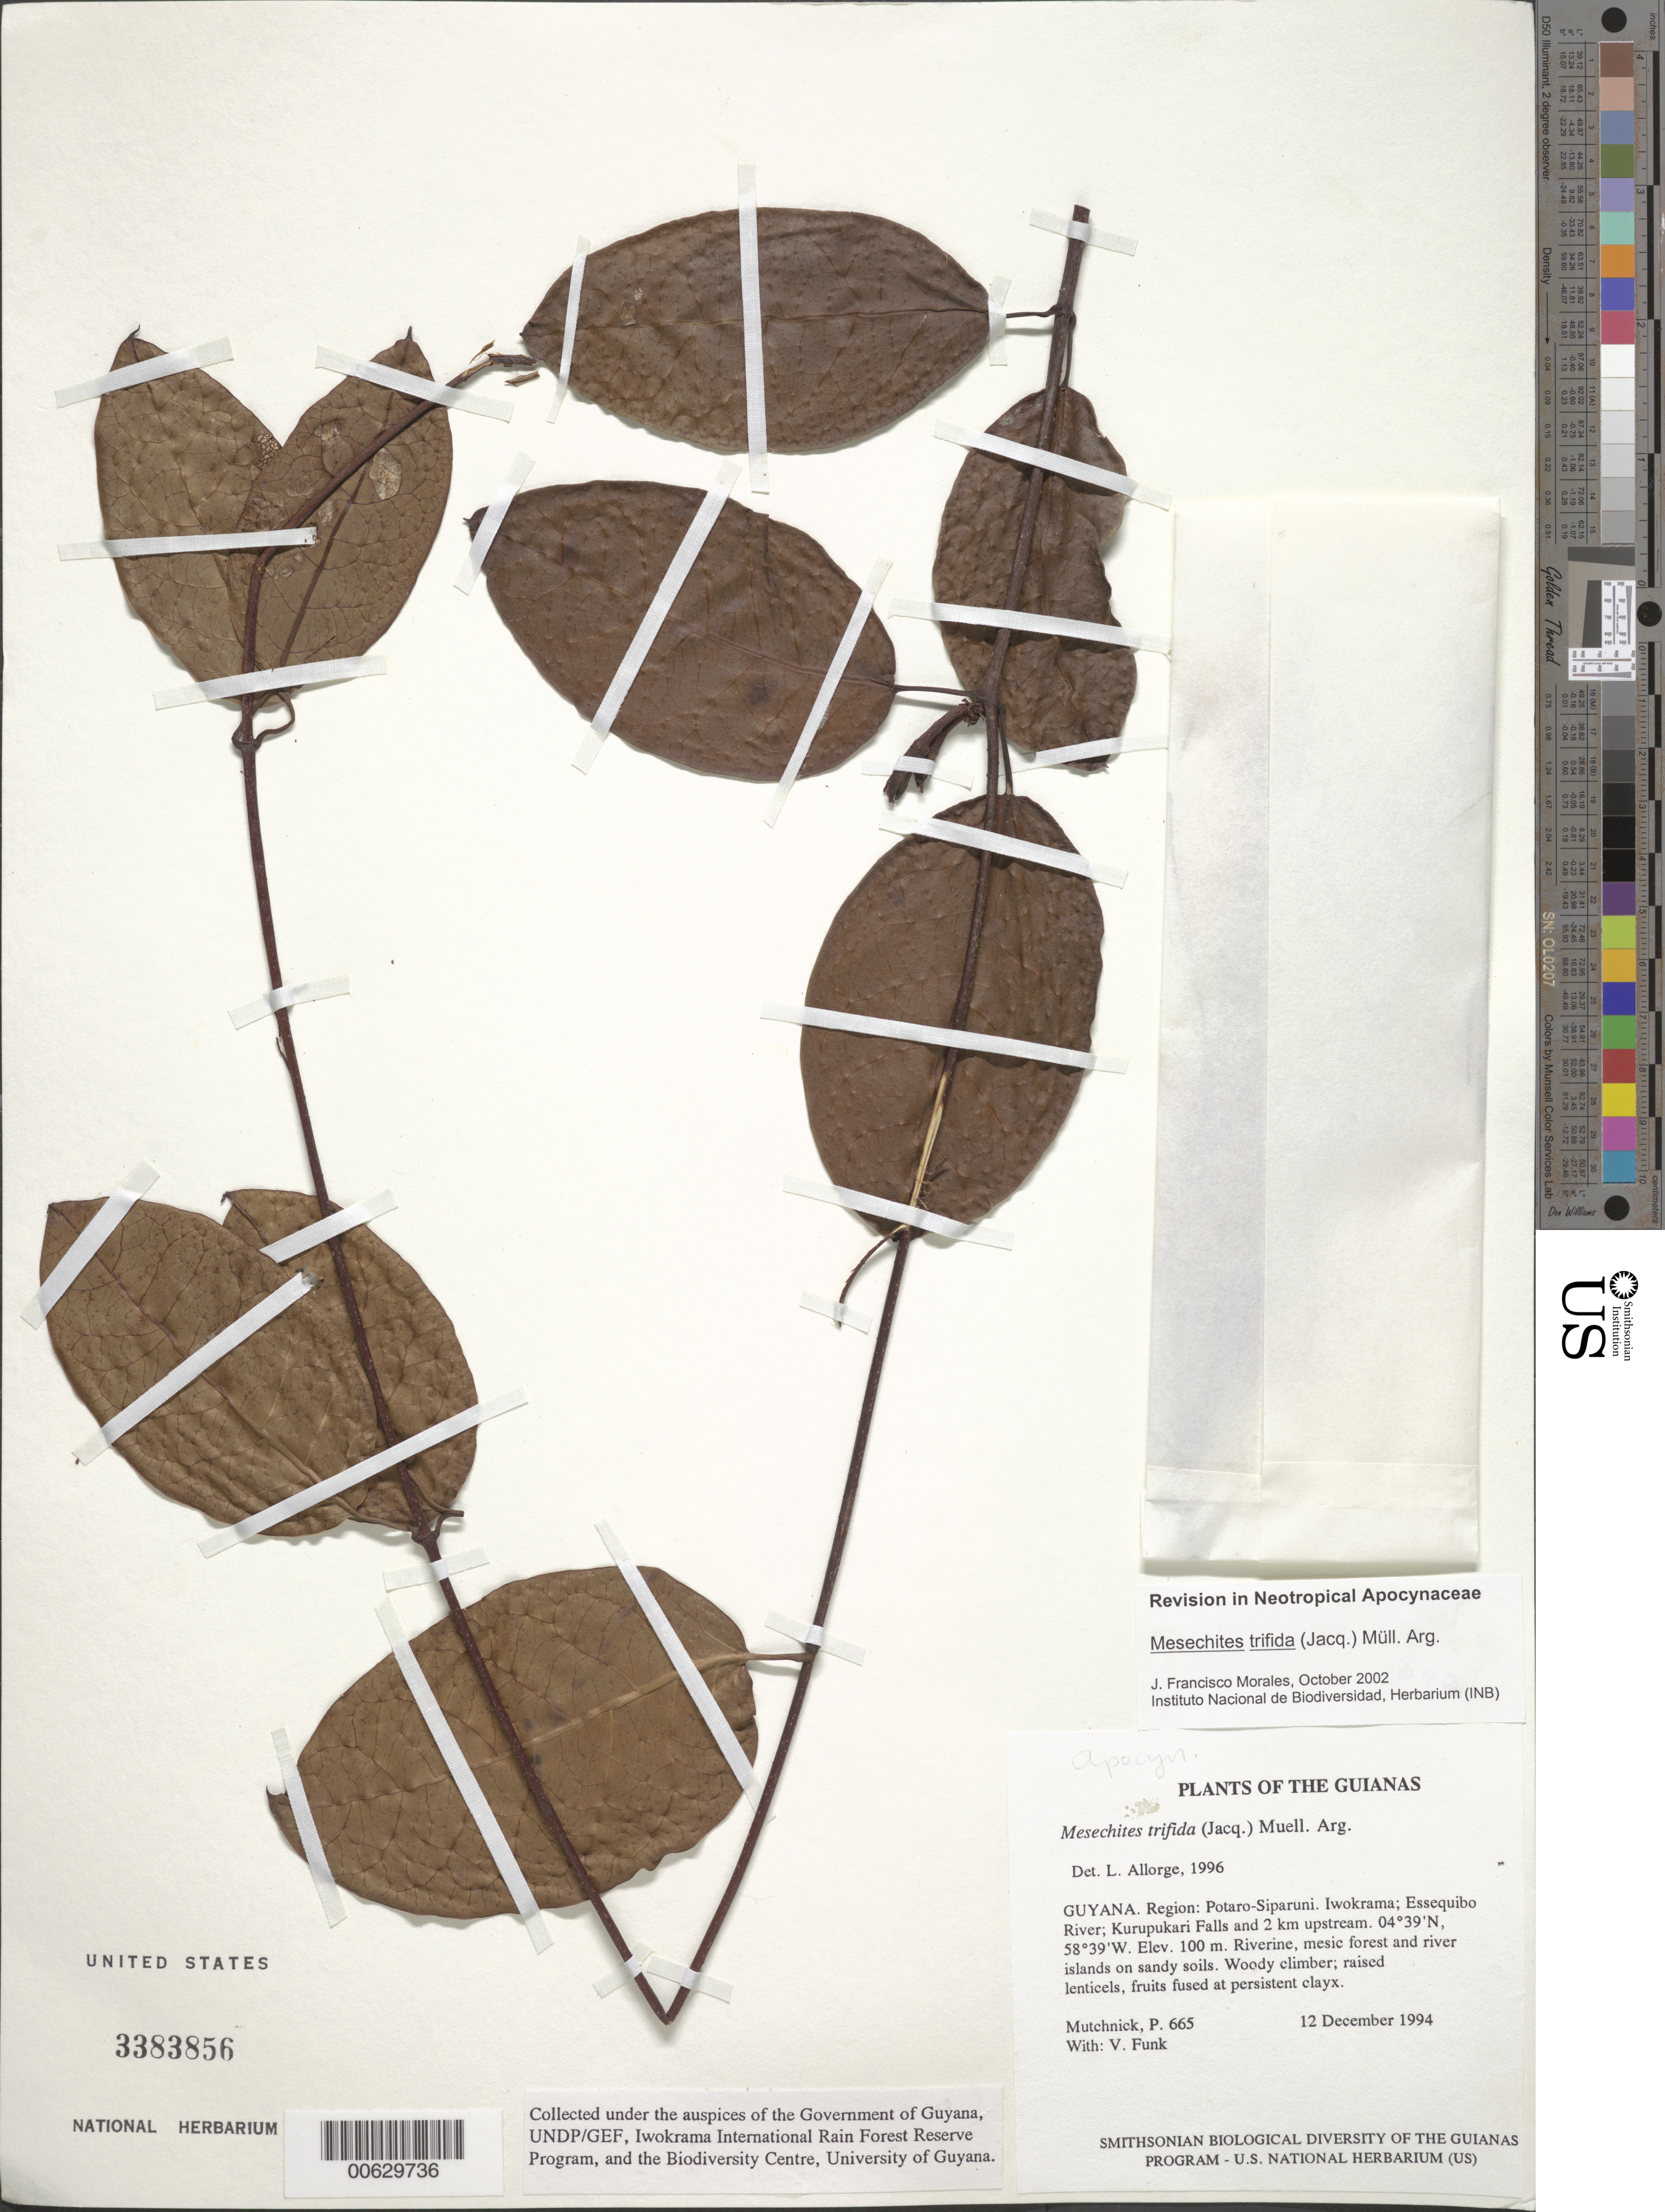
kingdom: Plantae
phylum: Tracheophyta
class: Magnoliopsida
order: Gentianales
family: Apocynaceae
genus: Mesechites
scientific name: Mesechites trifidus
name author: (Jacq.) Müll. Arg.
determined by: Morales, J. F.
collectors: P. Mutchnick & V. Funk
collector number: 665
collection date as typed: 12 December 1994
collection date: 1994-12-12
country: Guyana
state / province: Potaro-Siparuni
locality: Iwokrama; Essequibo River; Kurupukari Falls and 2 km upstream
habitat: Riverine, mesic forest and river islands on sandy soils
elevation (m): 100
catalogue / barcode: US 3383856